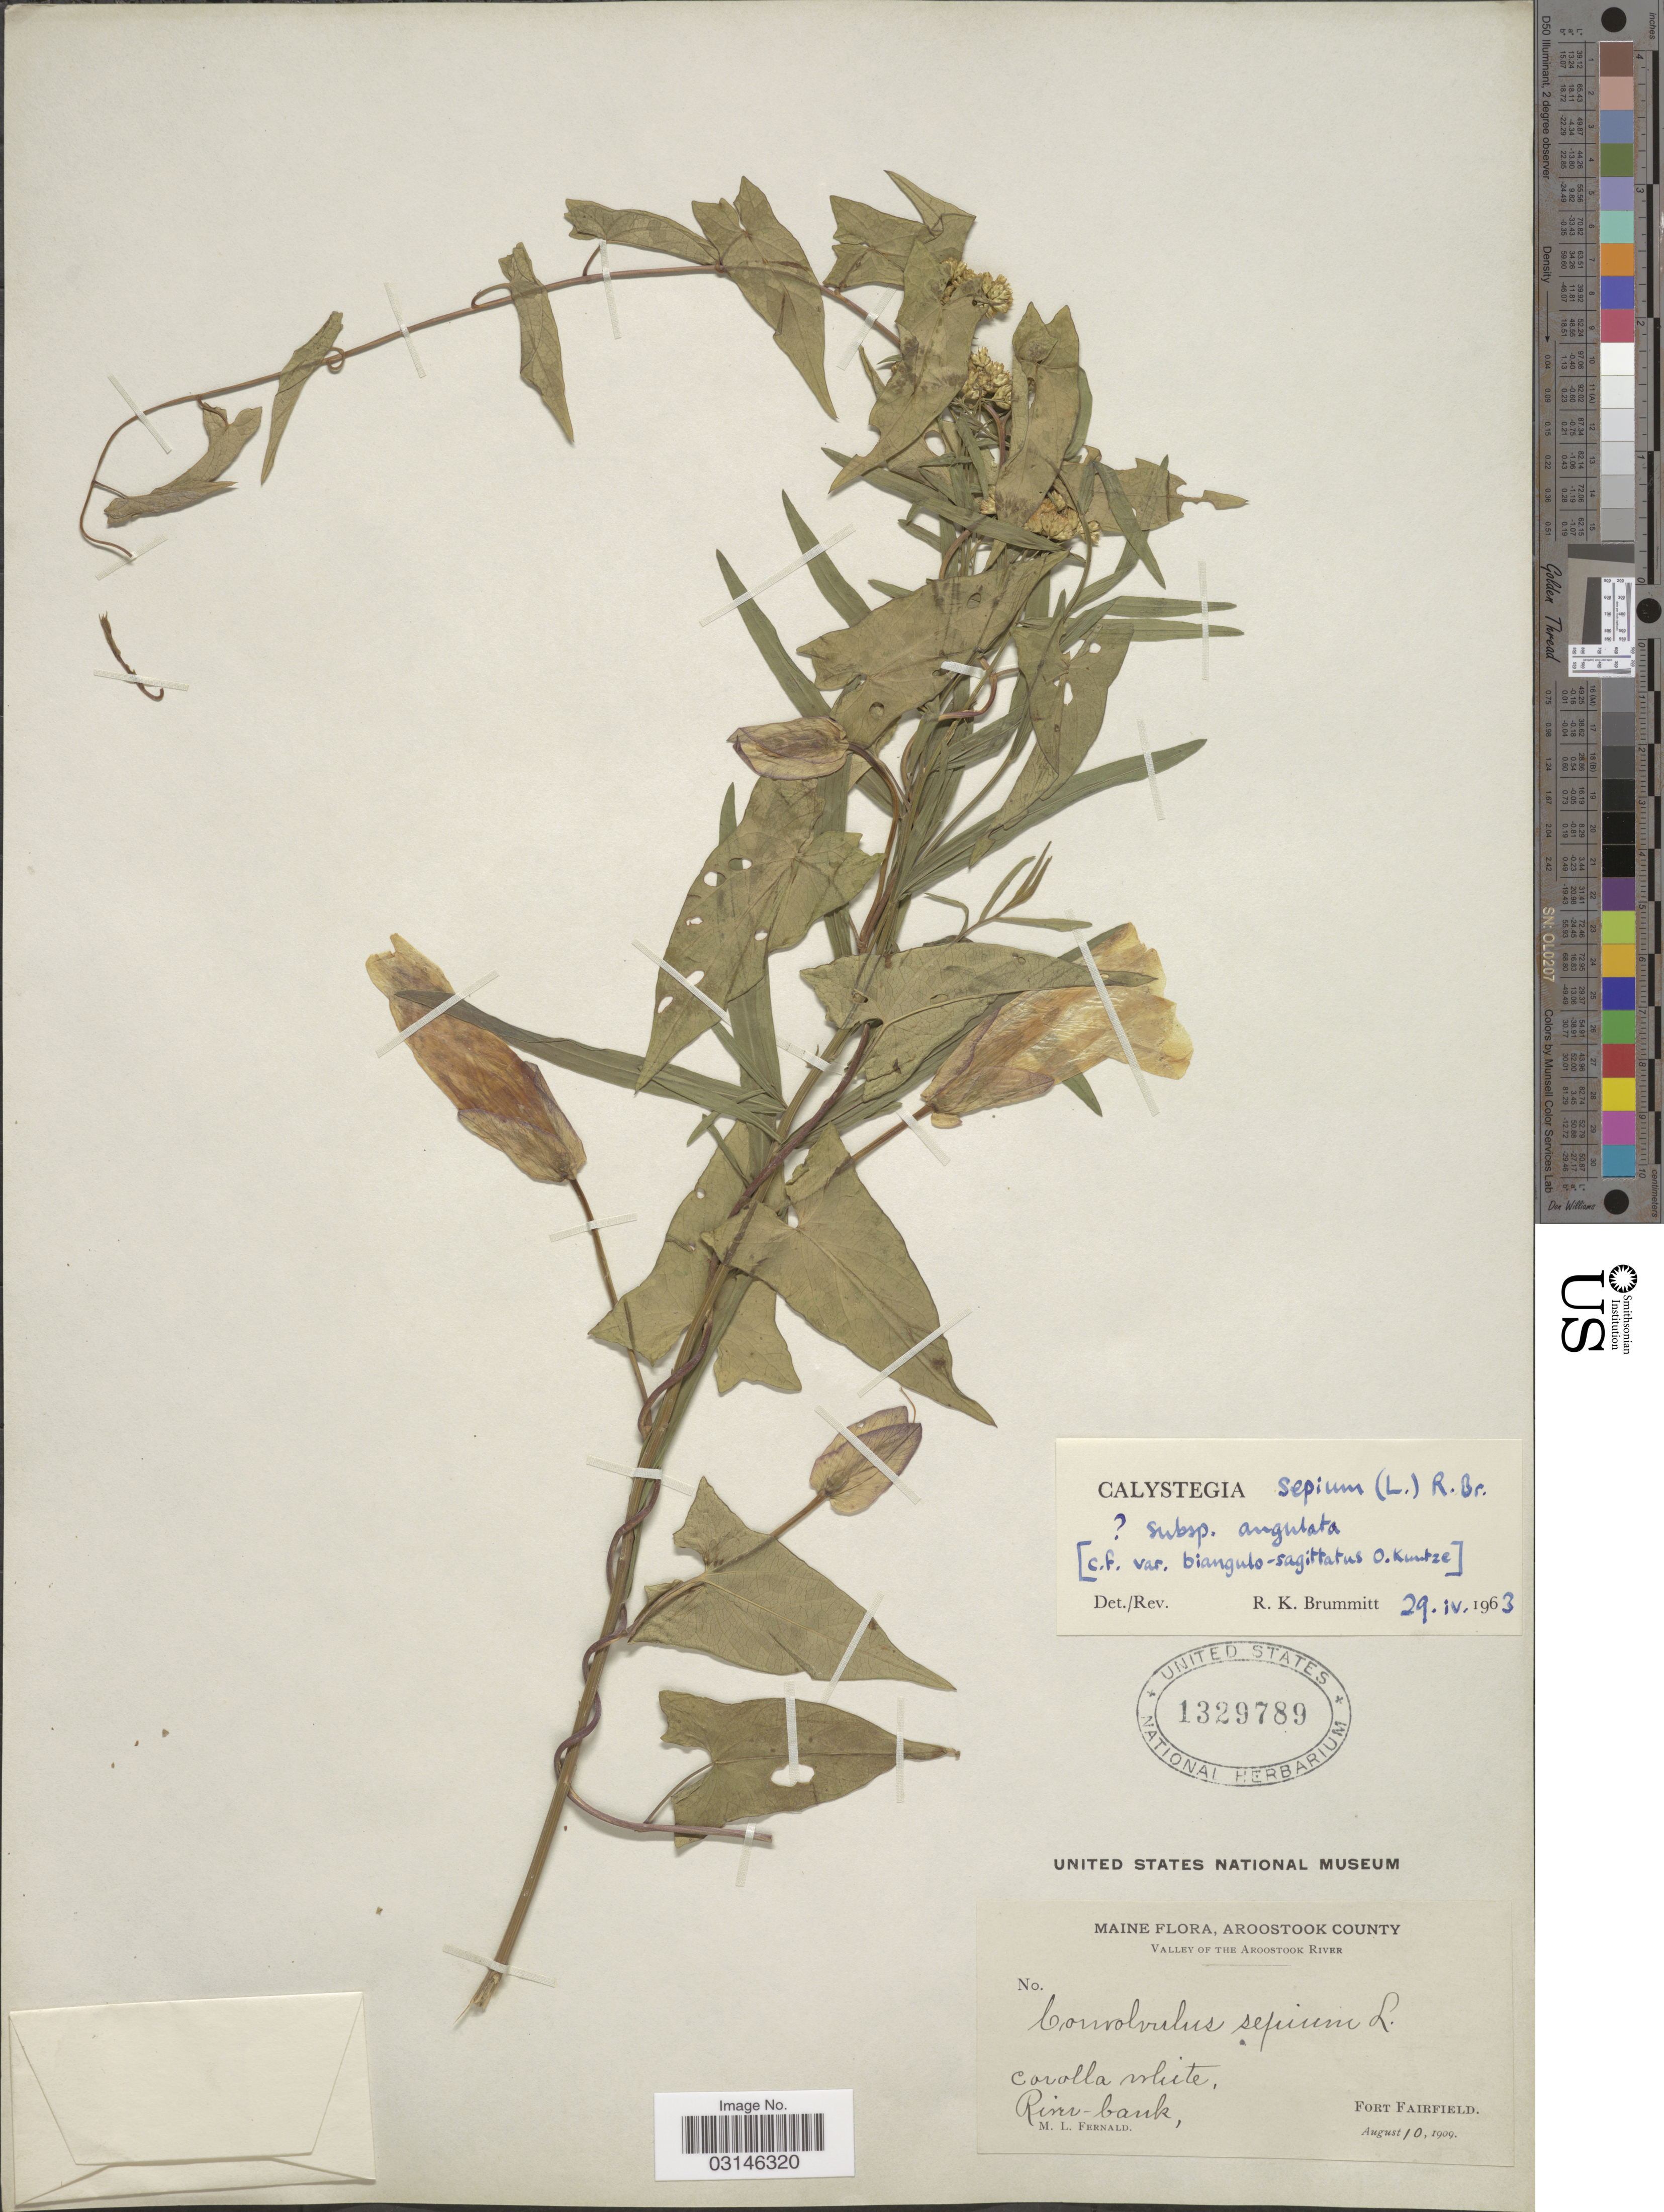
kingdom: Plantae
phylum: Tracheophyta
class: Magnoliopsida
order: Solanales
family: Convolvulaceae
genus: Calystegia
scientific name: Calystegia sepium subsp. angulata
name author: Brummitt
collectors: M. L. Fernald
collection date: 1909-08-10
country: United States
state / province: Maine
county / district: Aroostook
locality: Valley of the Aroostook River, River-bank, Fort Fairfield.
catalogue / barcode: US 1329789